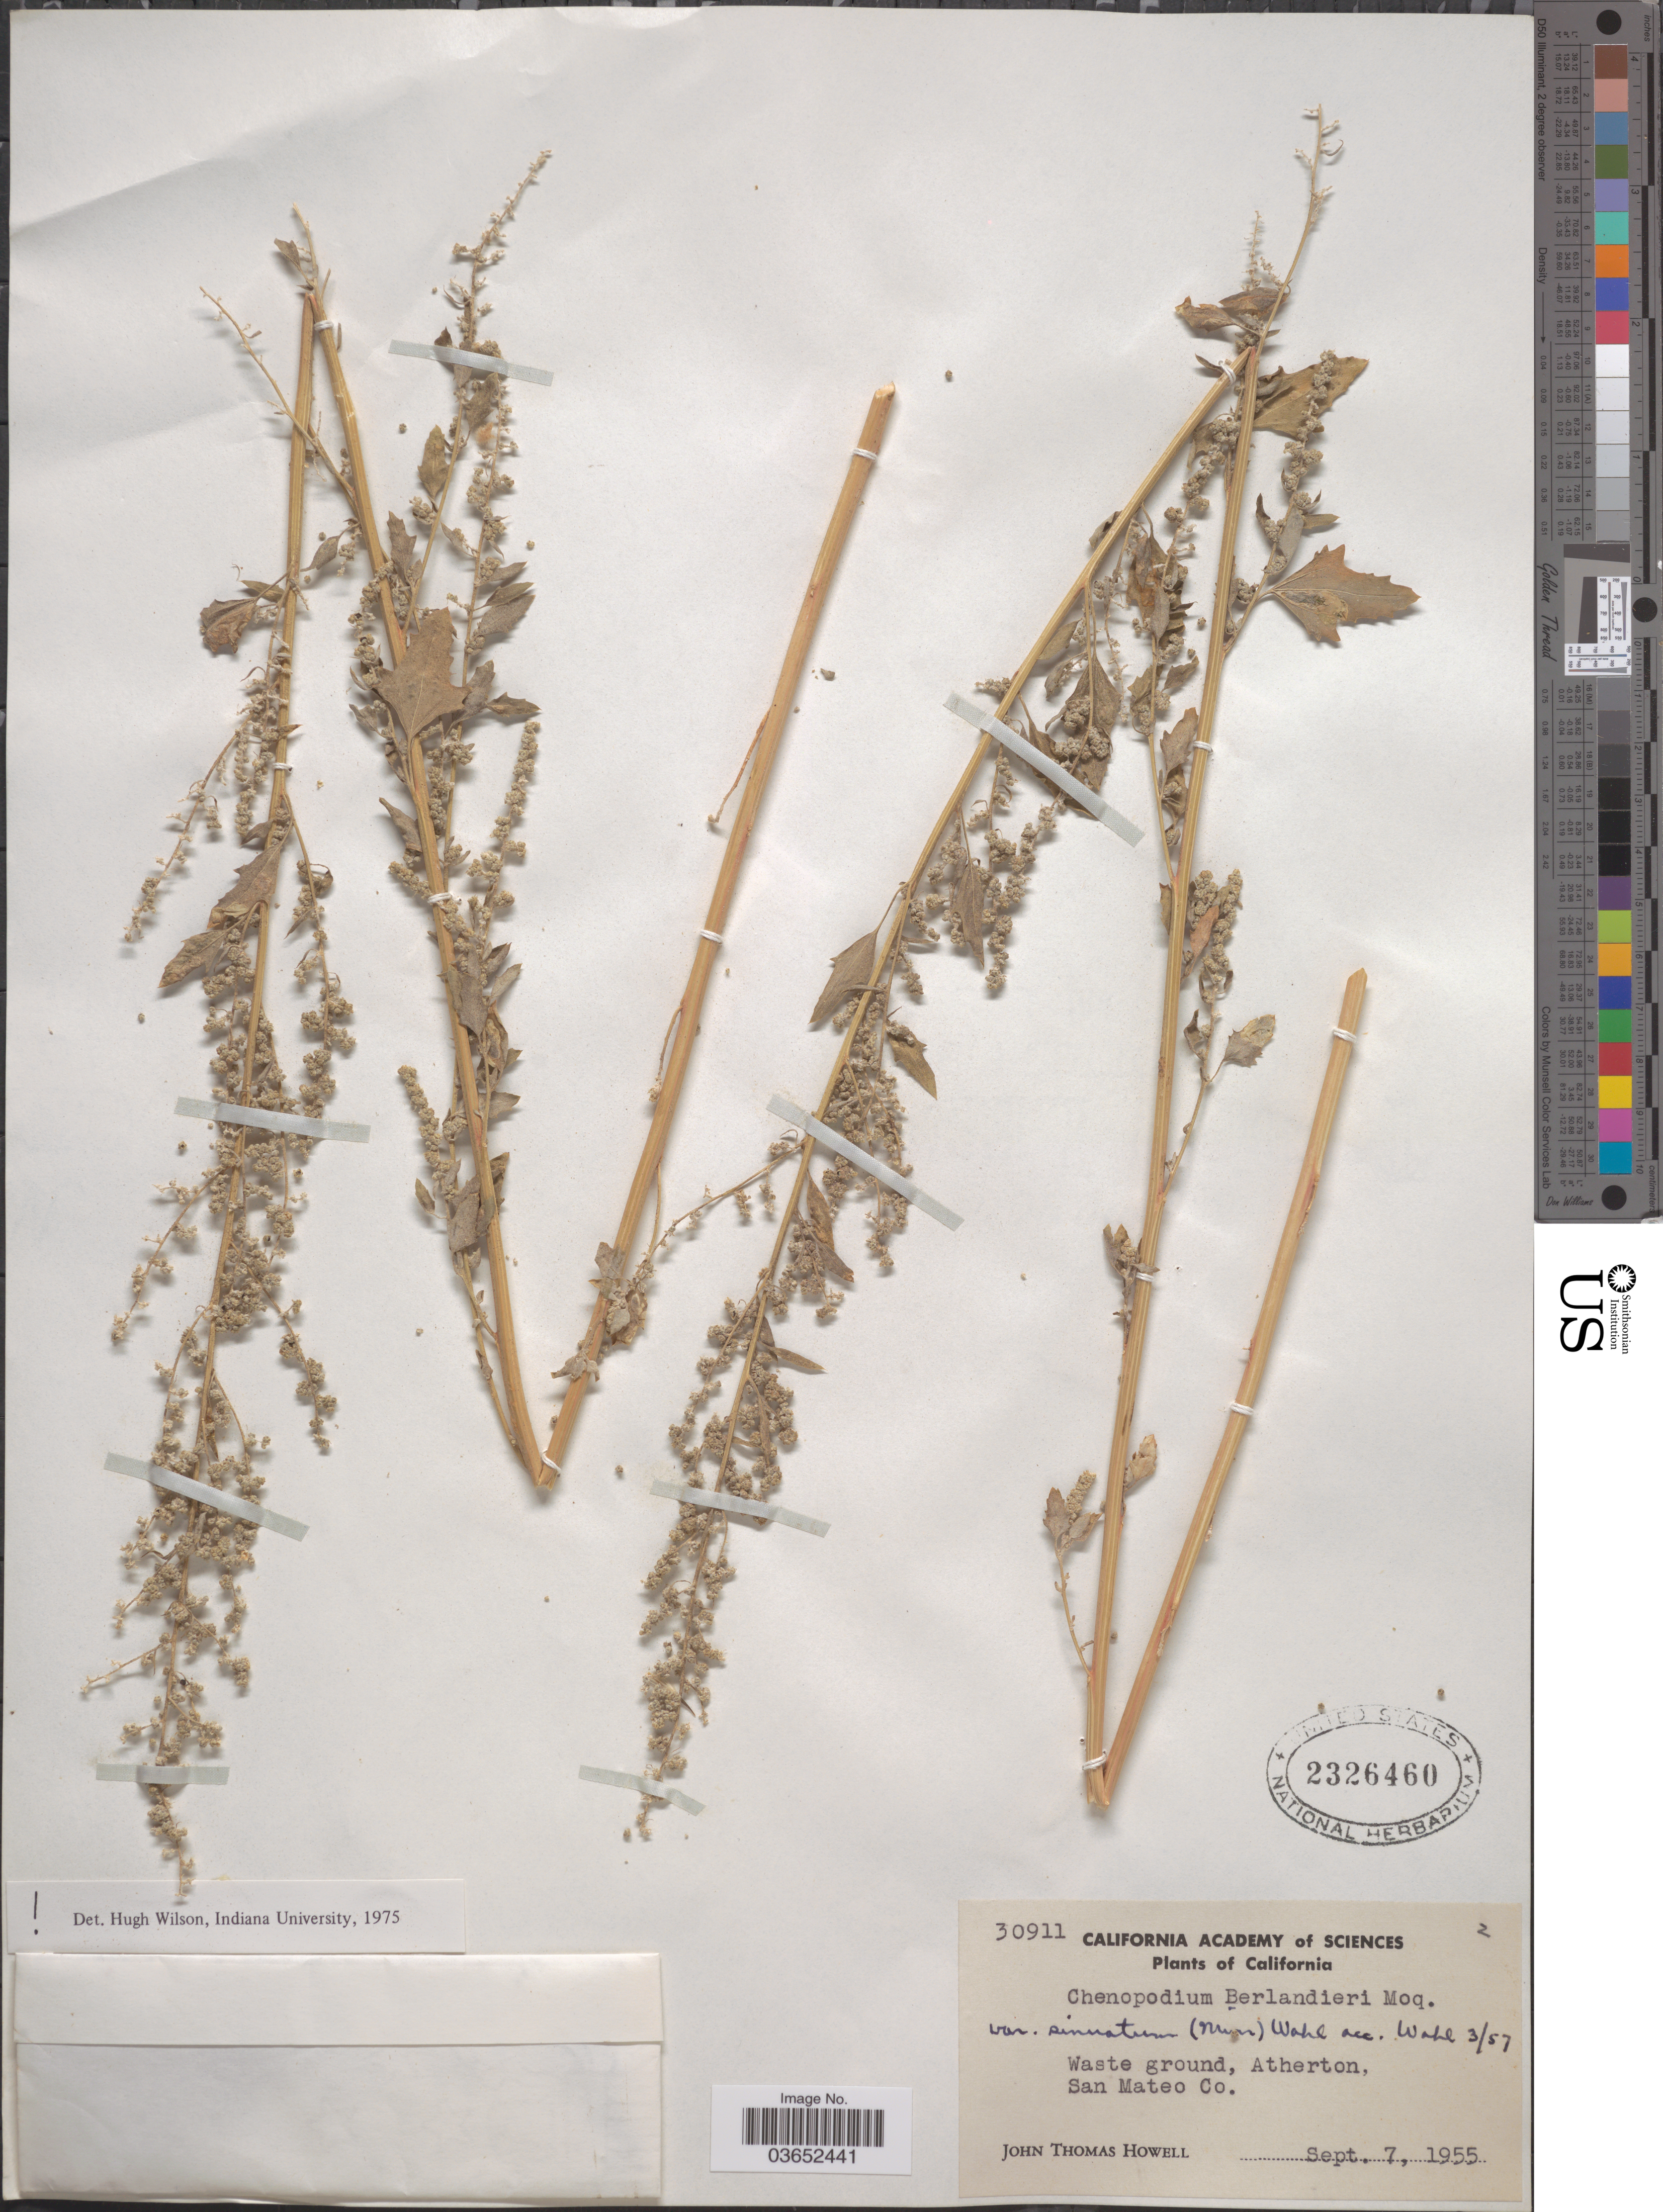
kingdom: Plantae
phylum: Tracheophyta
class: Magnoliopsida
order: Caryophyllales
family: Amaranthaceae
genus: Chenopodium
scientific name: Chenopodium berlandieri var. sinuatum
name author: (Murr.) Wahl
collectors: J. T. Howell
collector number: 30911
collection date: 1955-09-07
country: United States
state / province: California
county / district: San Mateo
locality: Waste ground, Atherton, San Mateo Co.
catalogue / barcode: US 2326460